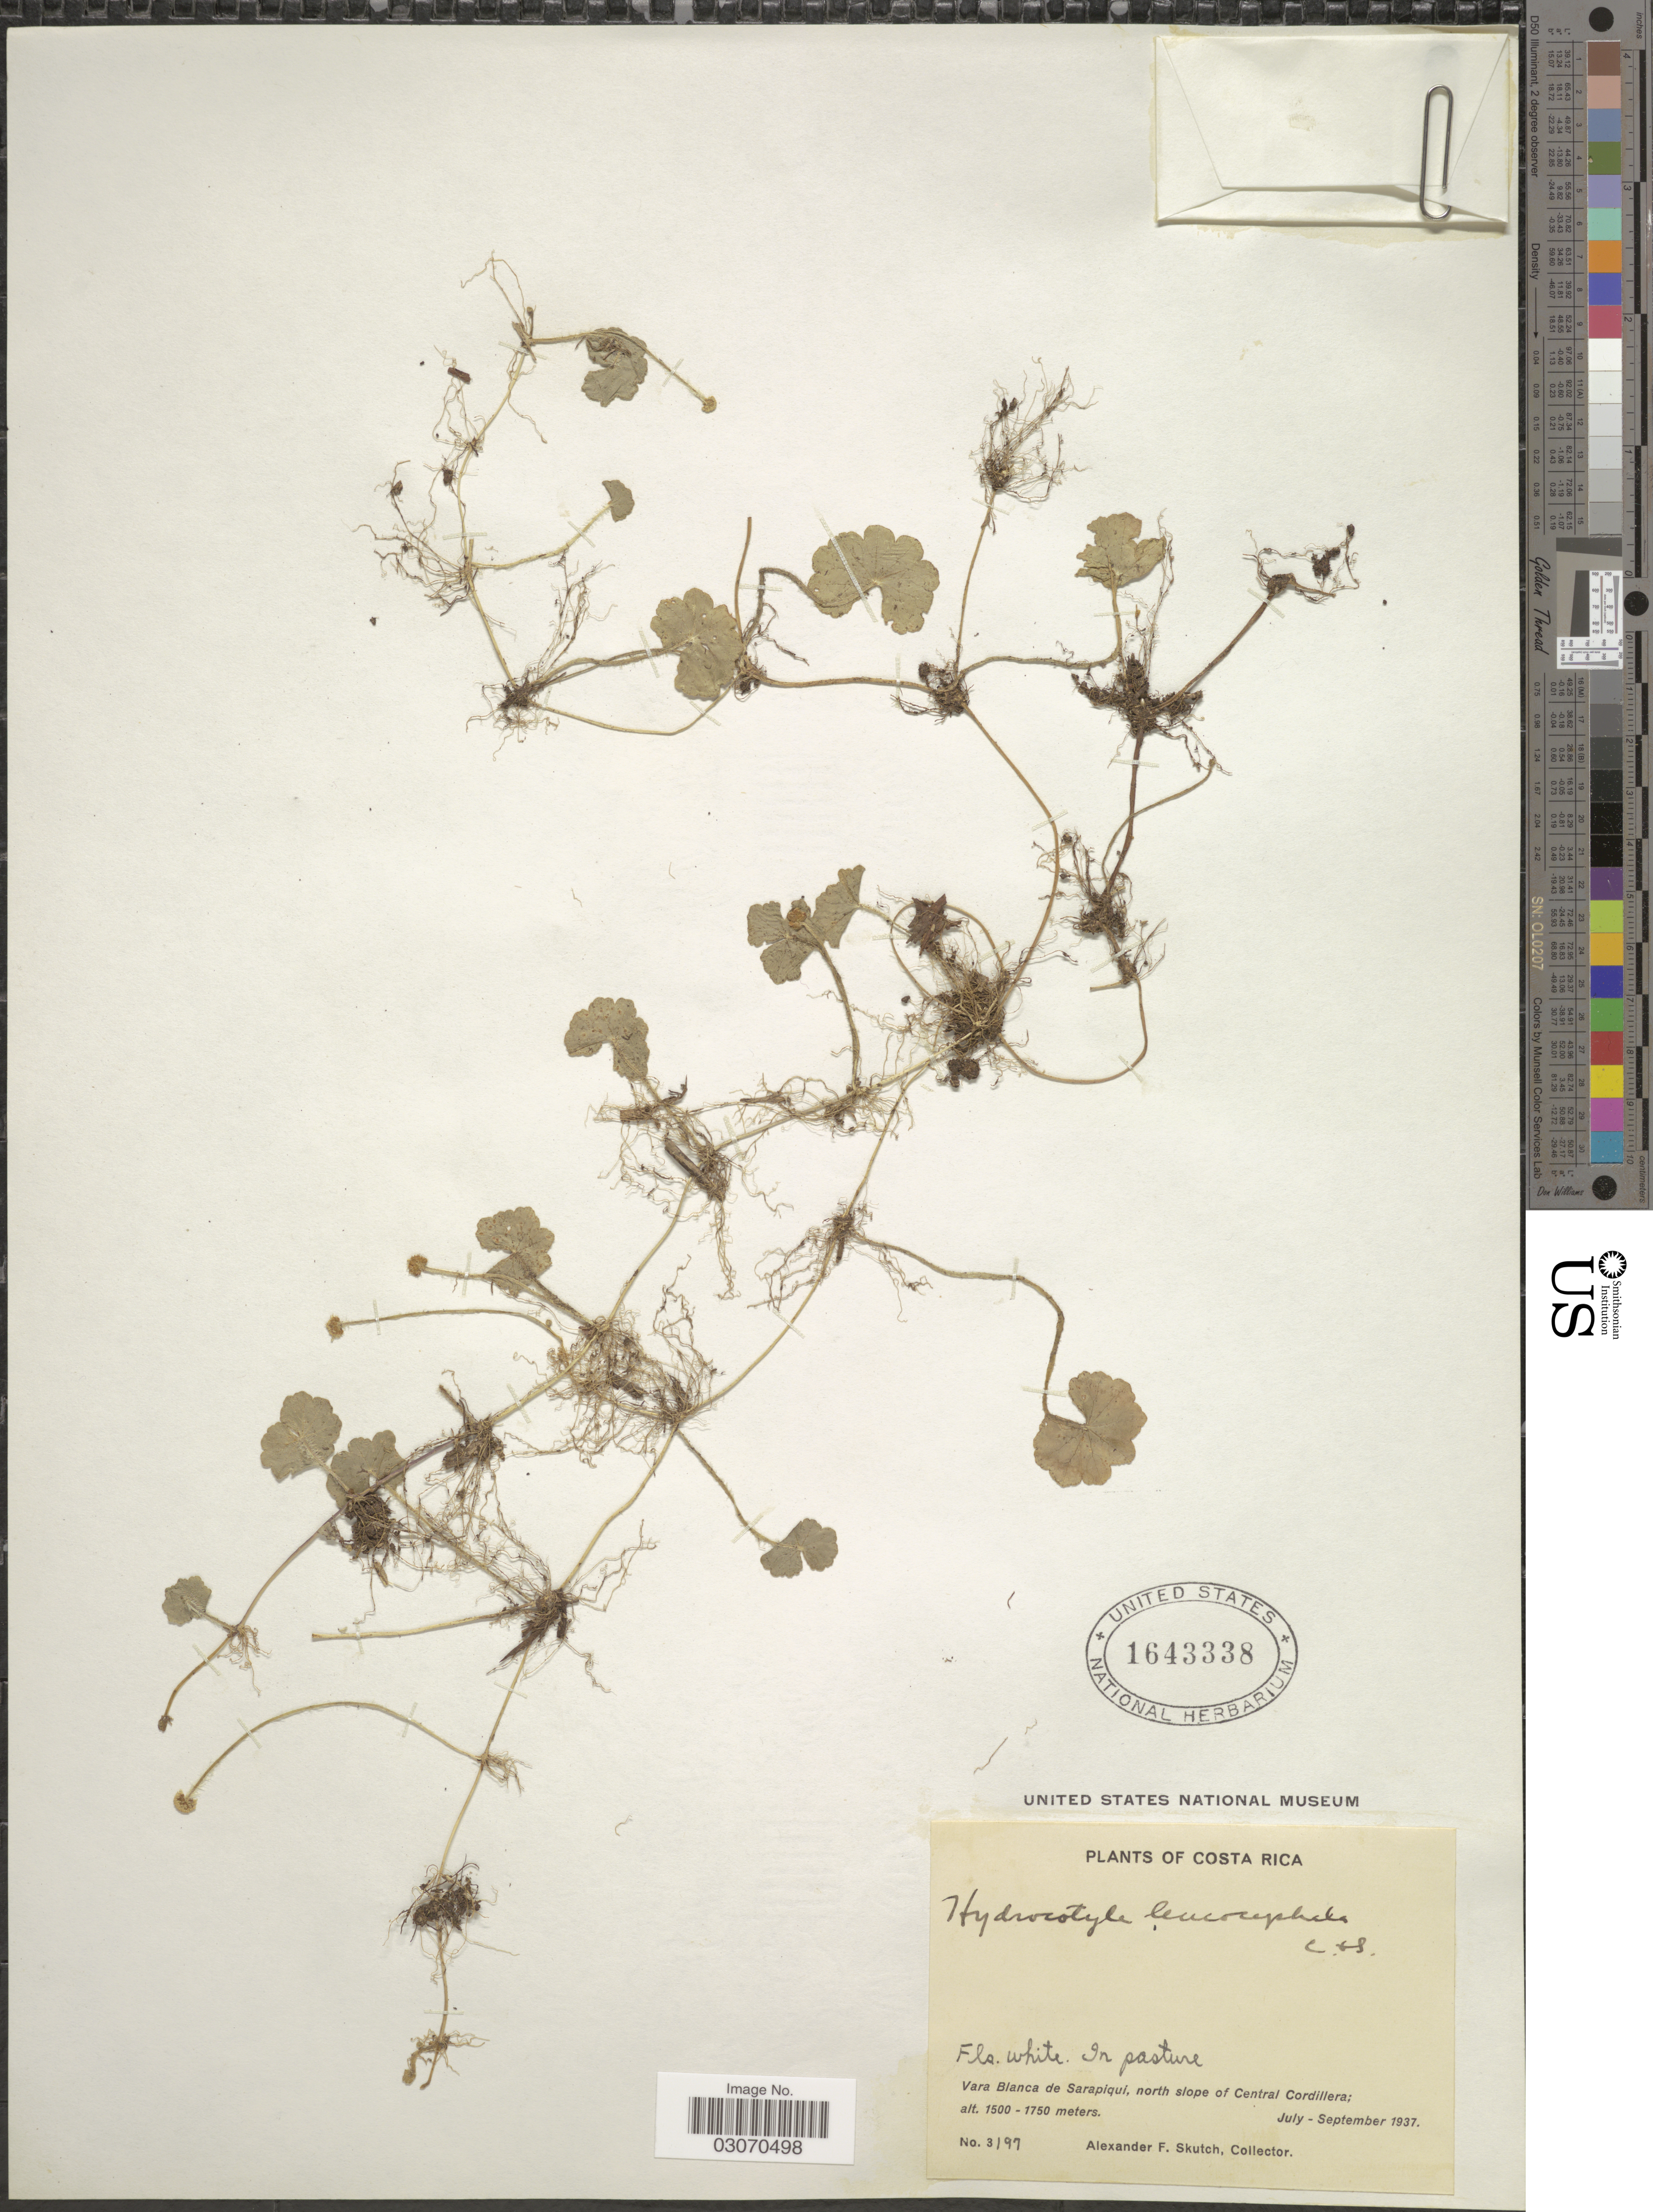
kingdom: Plantae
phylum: Tracheophyta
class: Magnoliopsida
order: Apiales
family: Araliaceae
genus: Hydrocotyle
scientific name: Hydrocotyle leucocephala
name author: Cham. & Schltdl.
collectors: A. F. Skutch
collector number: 3197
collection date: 1937-07/1937-09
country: Costa Rica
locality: Vara Blanca de Sarapiquí, north slope of Central Cordillera.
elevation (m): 1500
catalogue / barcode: US 1643338